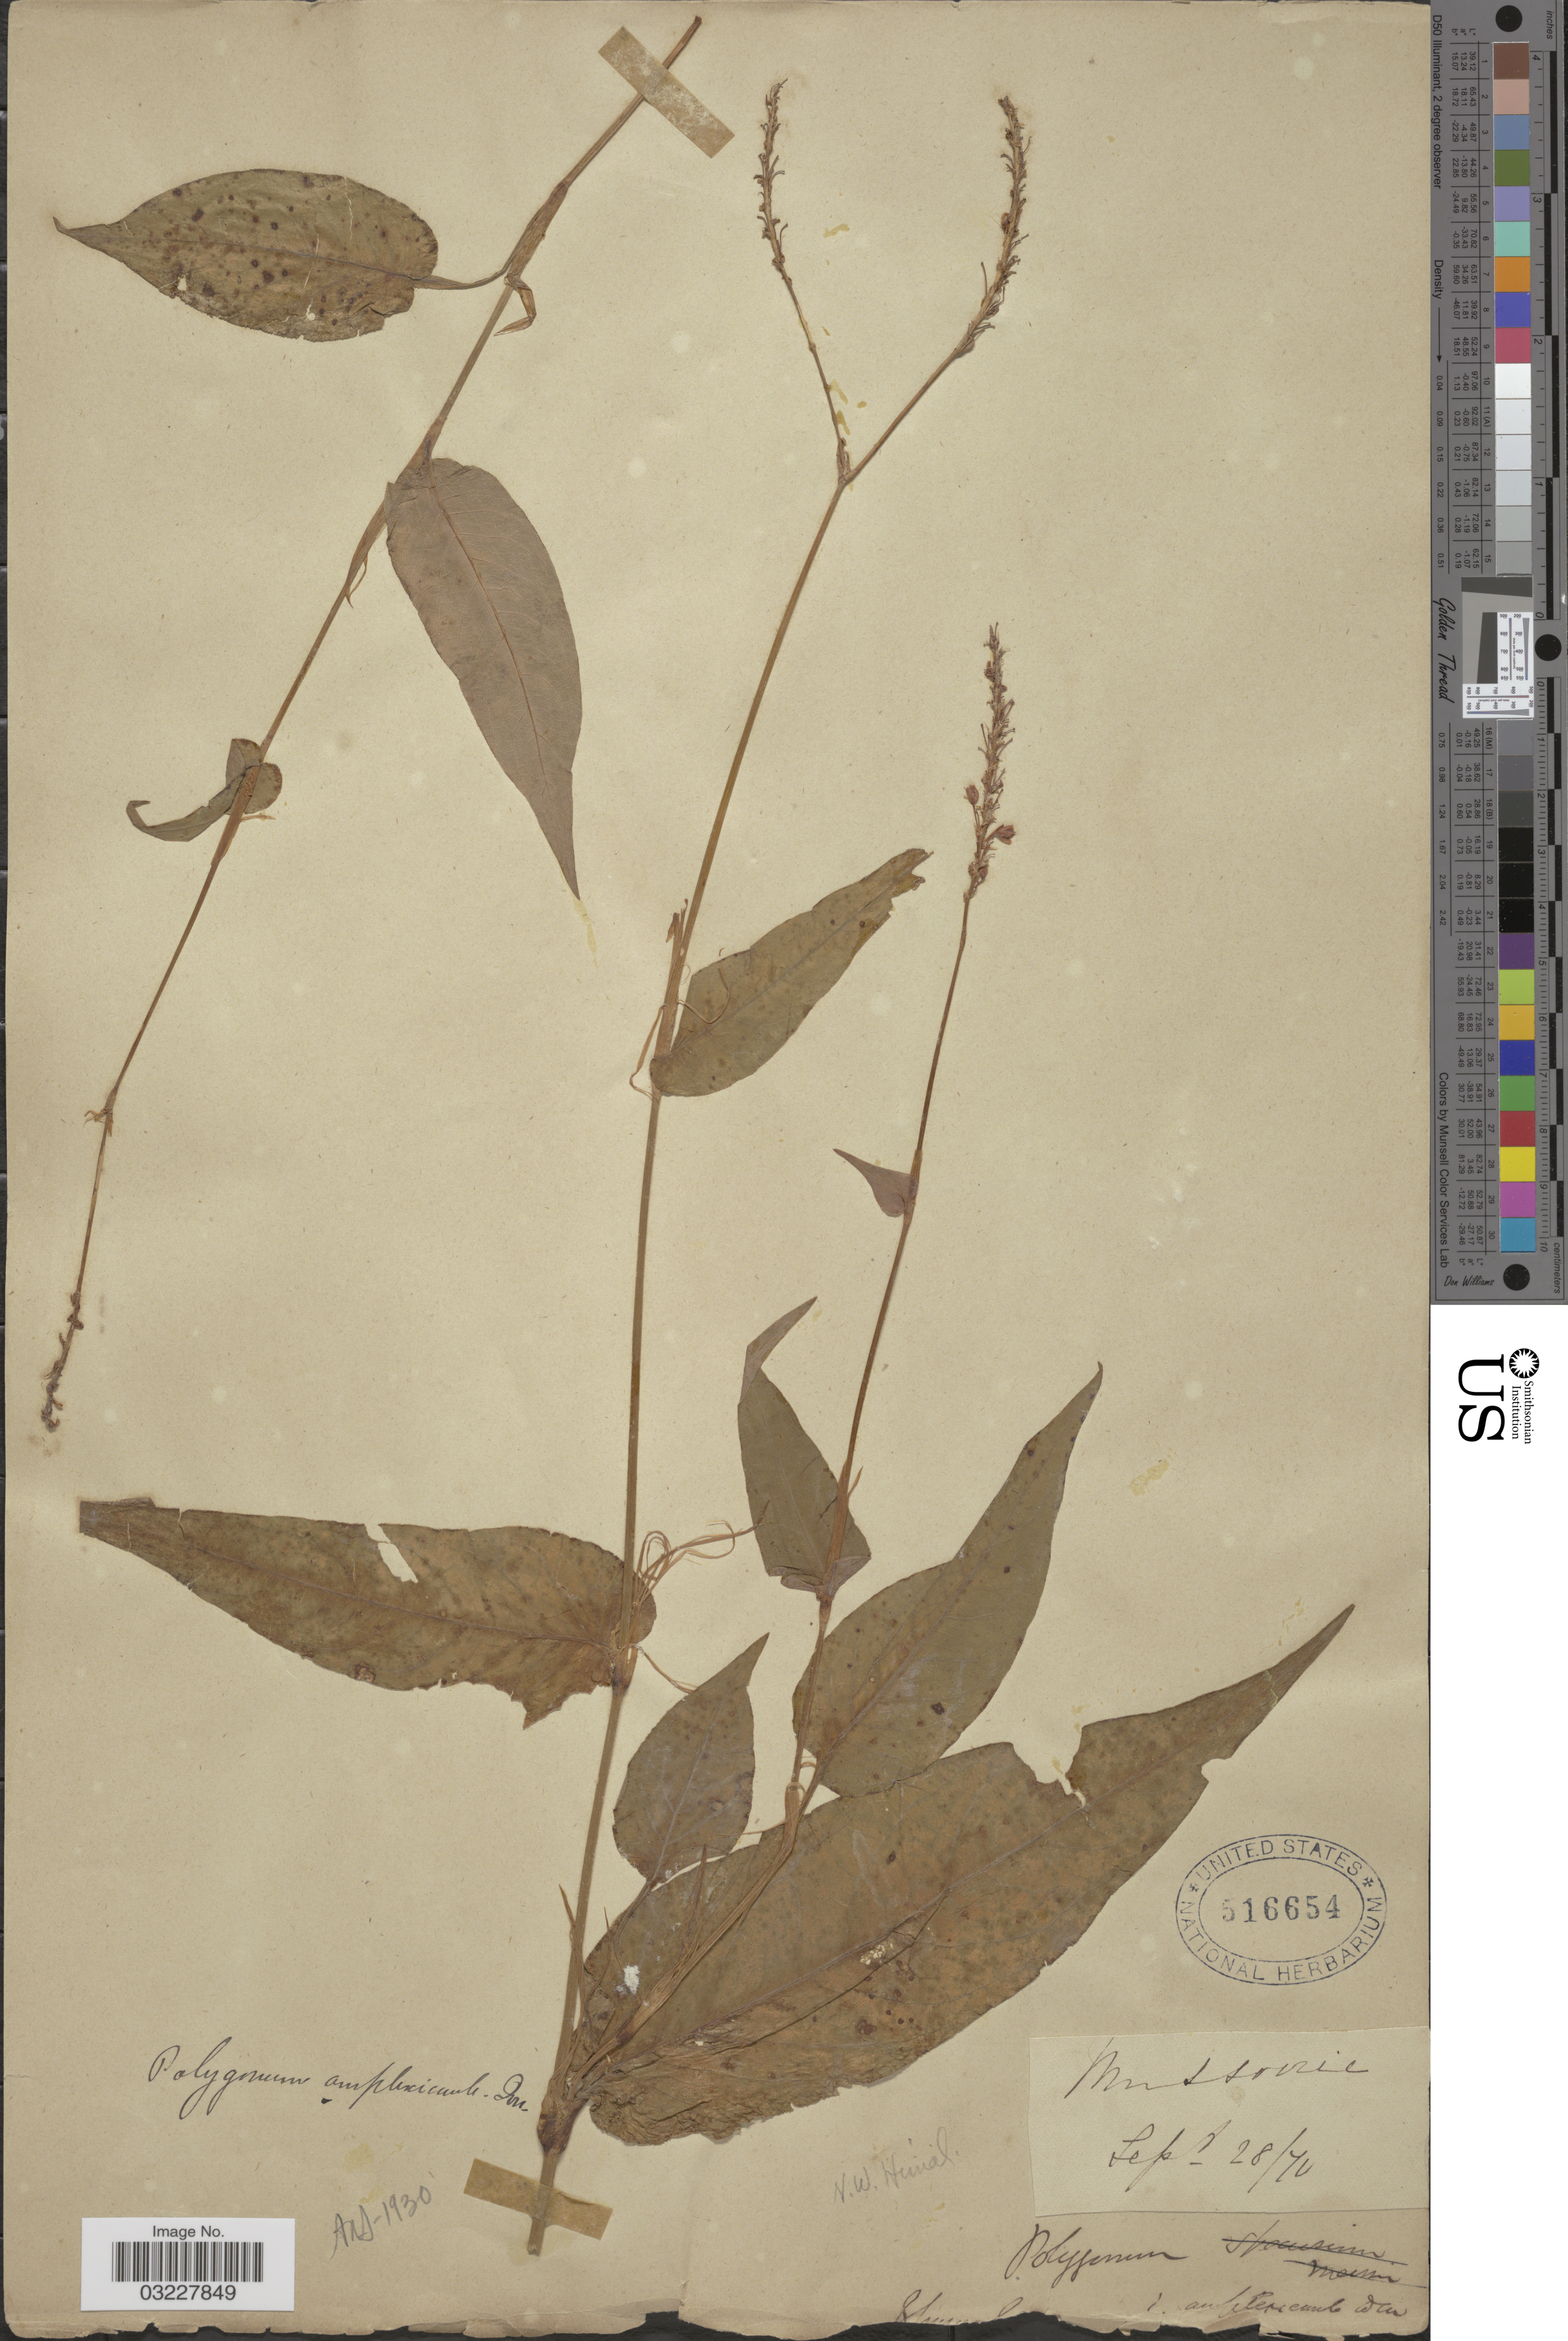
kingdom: Plantae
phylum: Tracheophyta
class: Magnoliopsida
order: Caryophyllales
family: Polygonaceae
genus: Bistorta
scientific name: Bistorta amplexicaulis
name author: (D. Don) Greene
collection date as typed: Transcribed d/m/y: 28/9/70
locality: N. W. Himal.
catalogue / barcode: US 516654